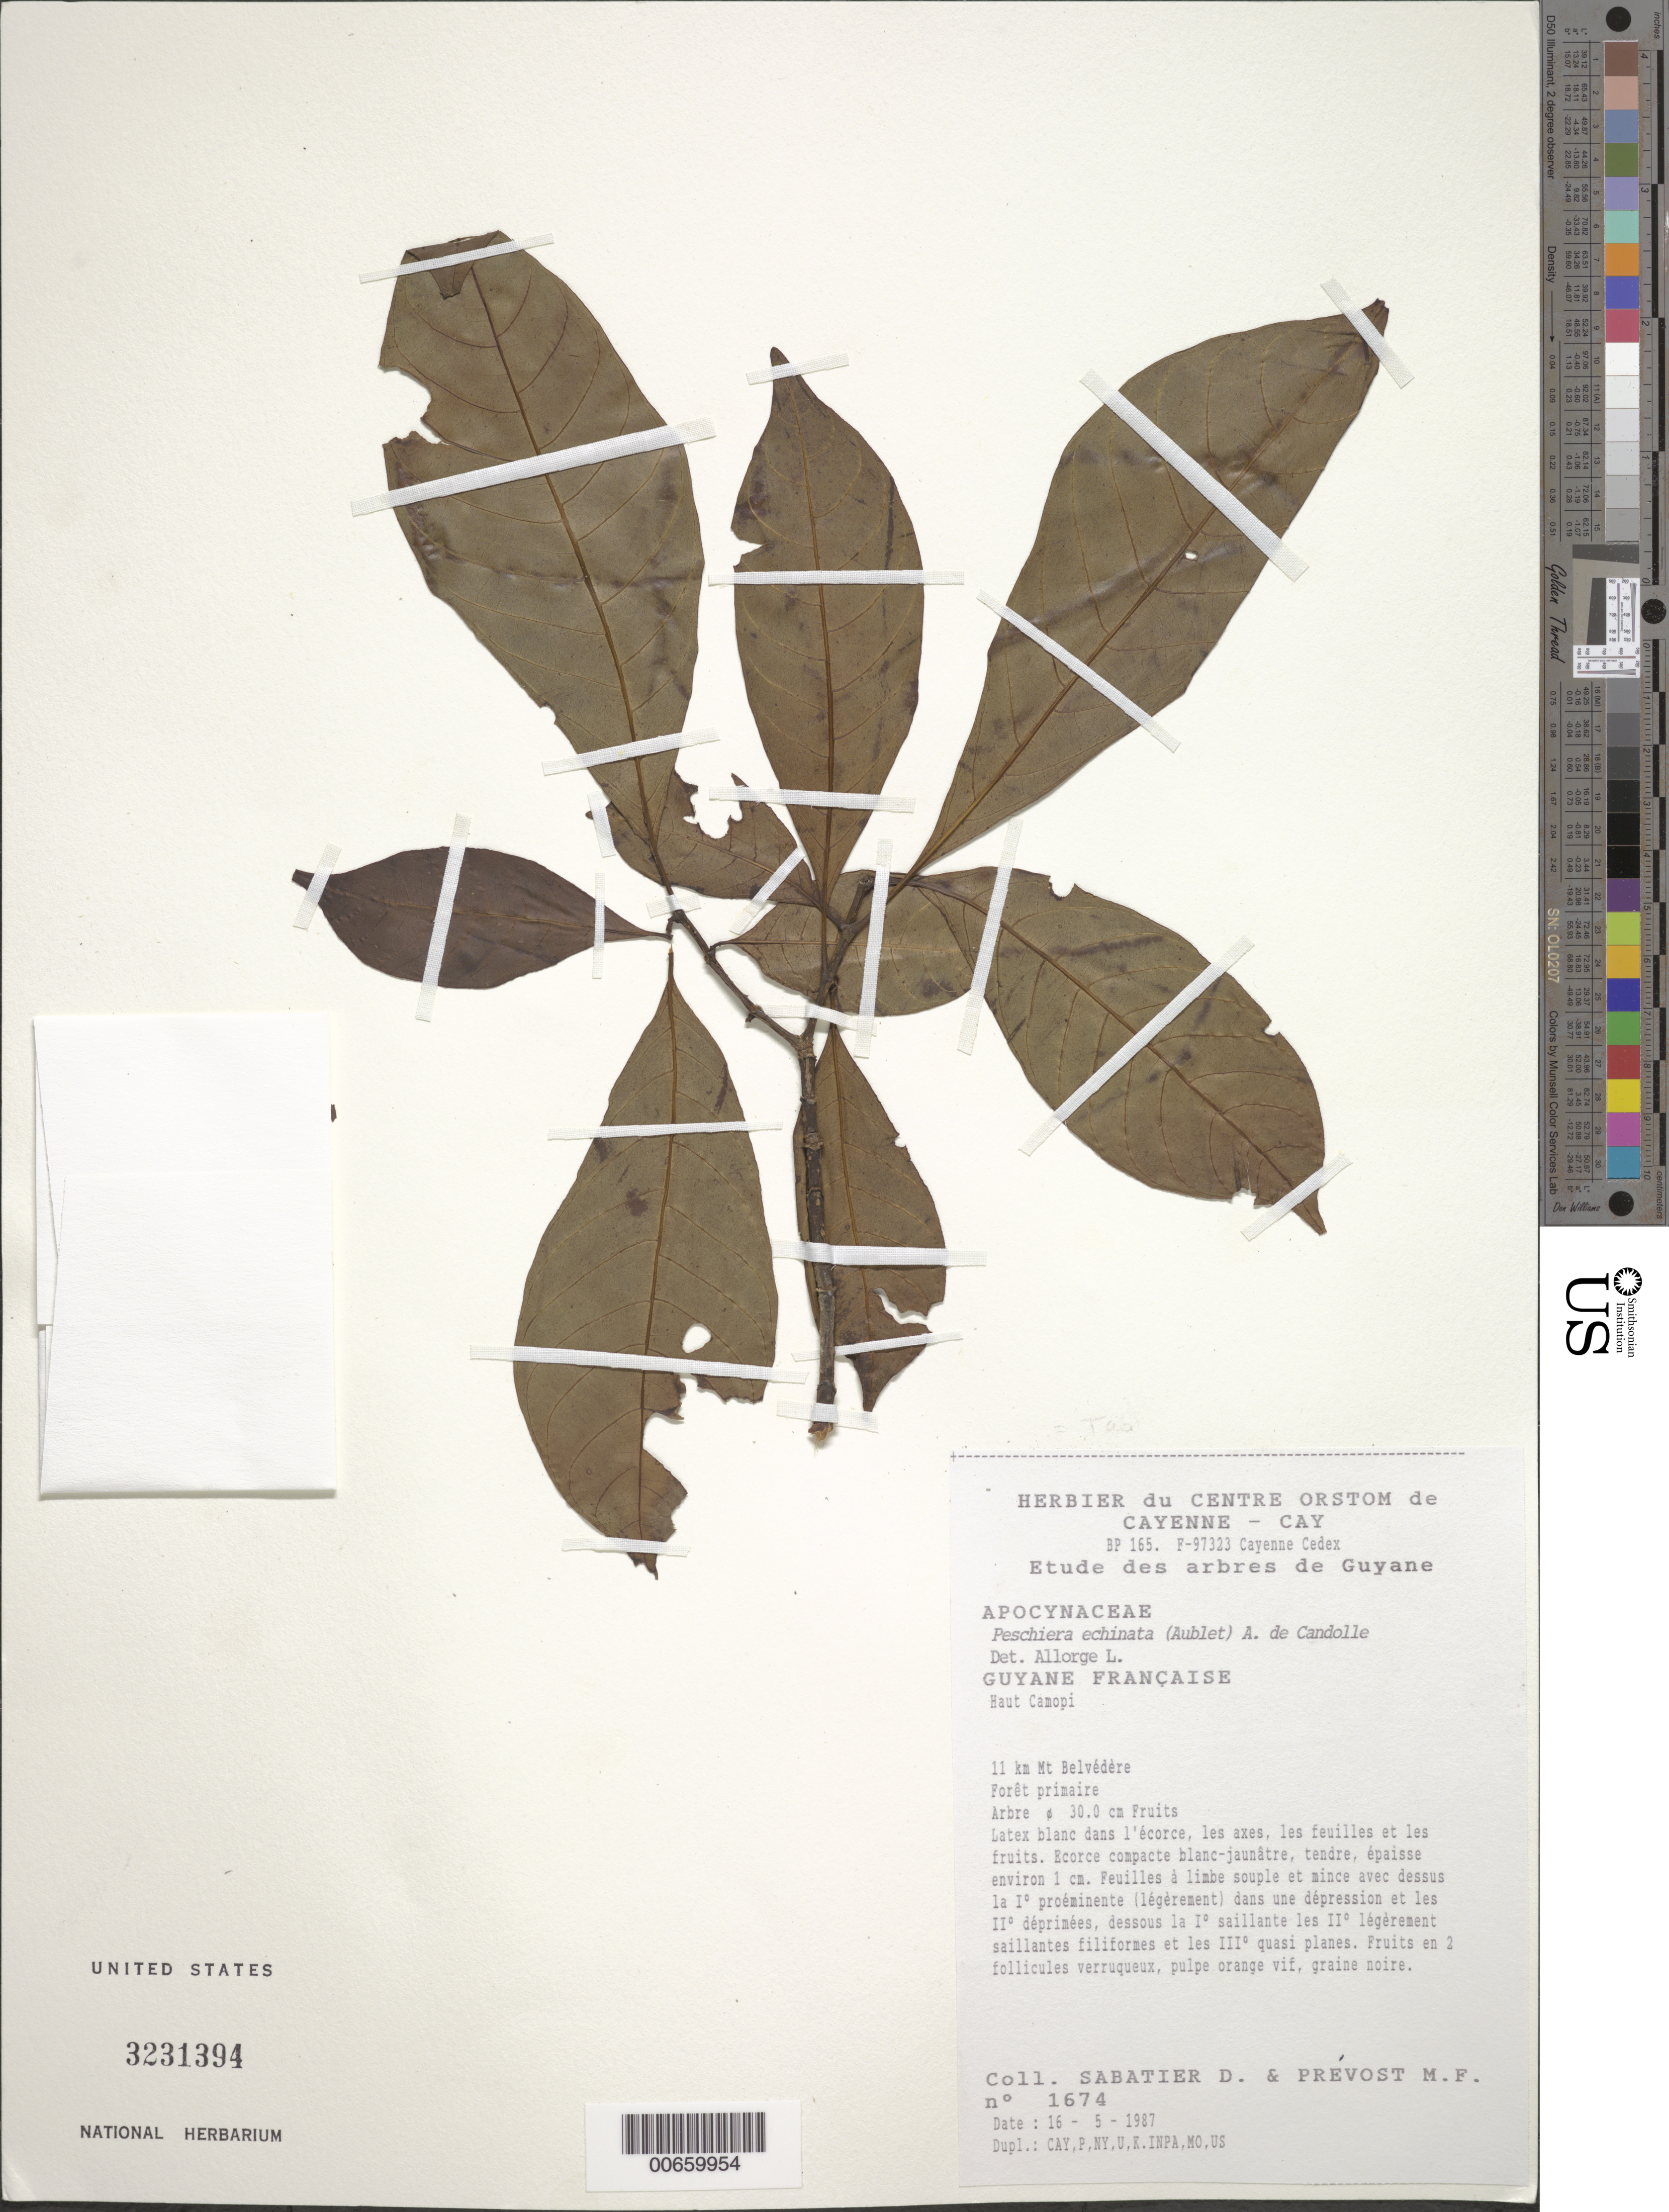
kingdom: Plantae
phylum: Tracheophyta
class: Magnoliopsida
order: Gentianales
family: Apocynaceae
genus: Tabernaemontana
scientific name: Tabernaemontana echinata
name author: (Aubl.) A. DC.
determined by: Allorge, L.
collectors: D. Sabatier & M.-F. Prévost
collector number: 1674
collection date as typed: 16-May-87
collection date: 1987-05-16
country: French Guiana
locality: Haut Camopi, 11 km Mt. Belvédére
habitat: Primary forest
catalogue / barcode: US 3231394